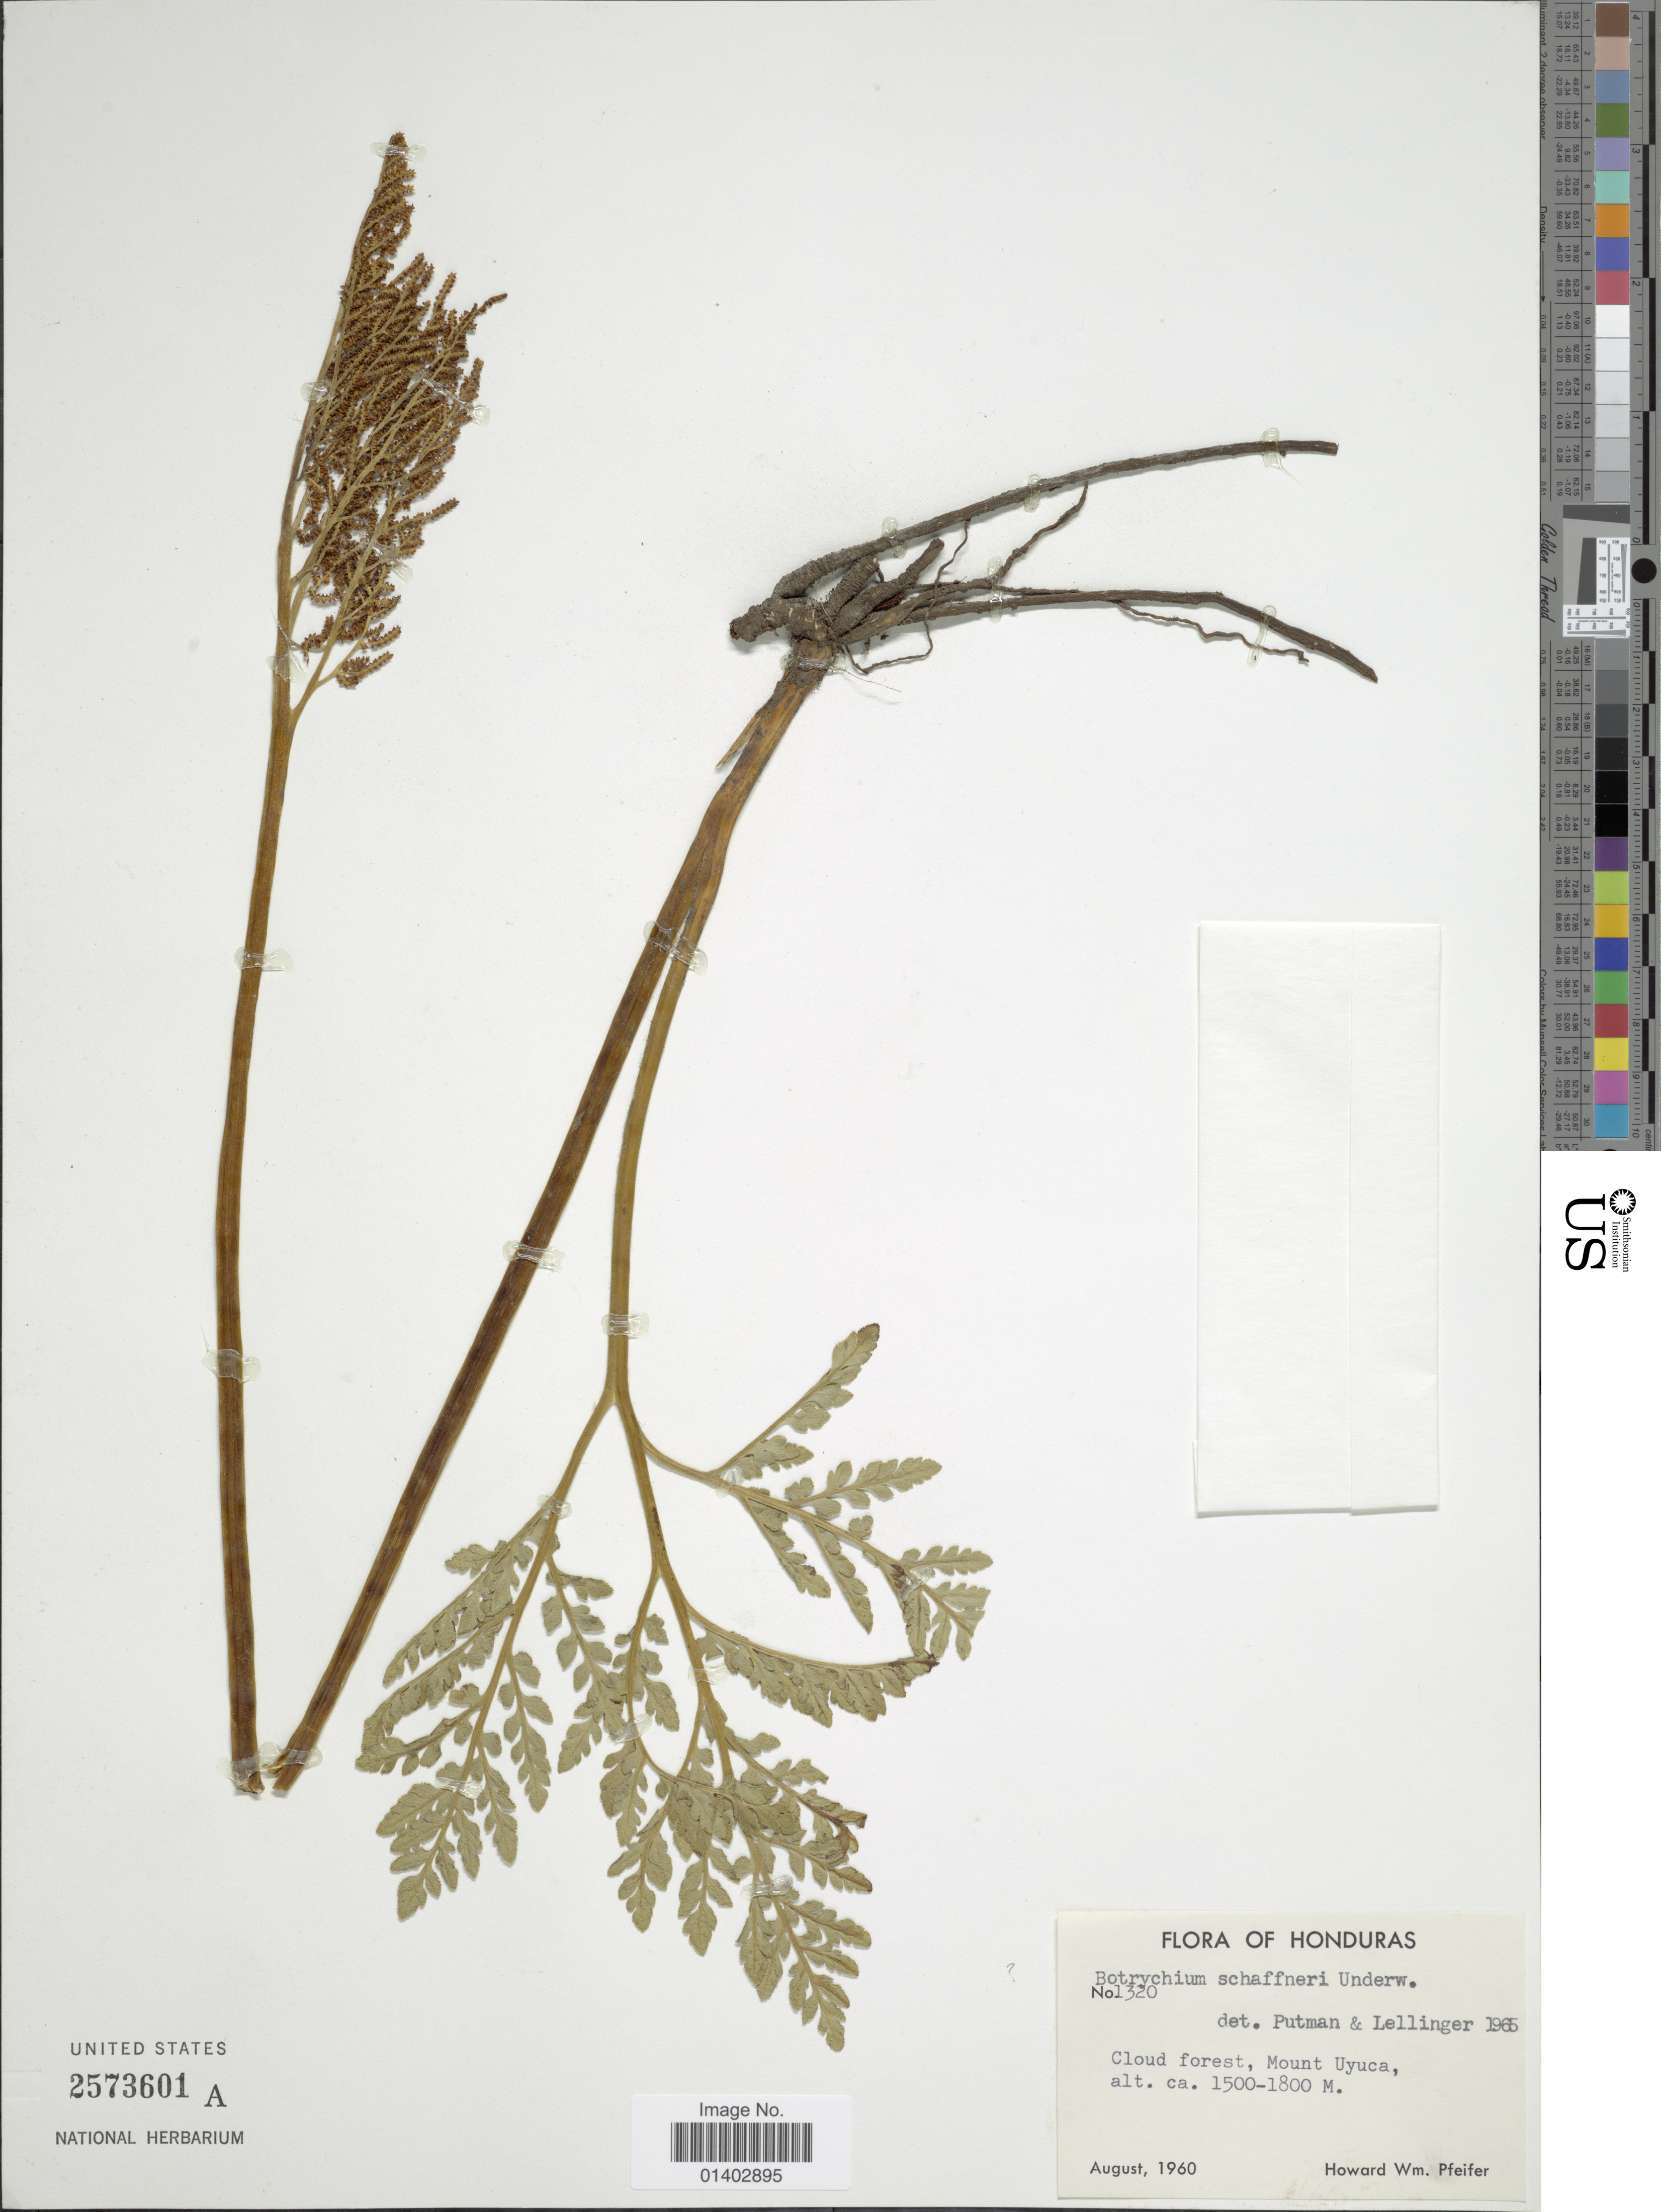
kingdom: Plantae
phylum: Tracheophyta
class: Polypodiopsida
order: Ophioglossales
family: Ophioglossaceae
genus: Botrychium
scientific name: Botrychium schaffneri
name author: Underw.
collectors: H. W. Pfeifer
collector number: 1320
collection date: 1960-08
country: Honduras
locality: Cloud forest, Mount Uyuca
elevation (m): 1500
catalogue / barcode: US 2573601A